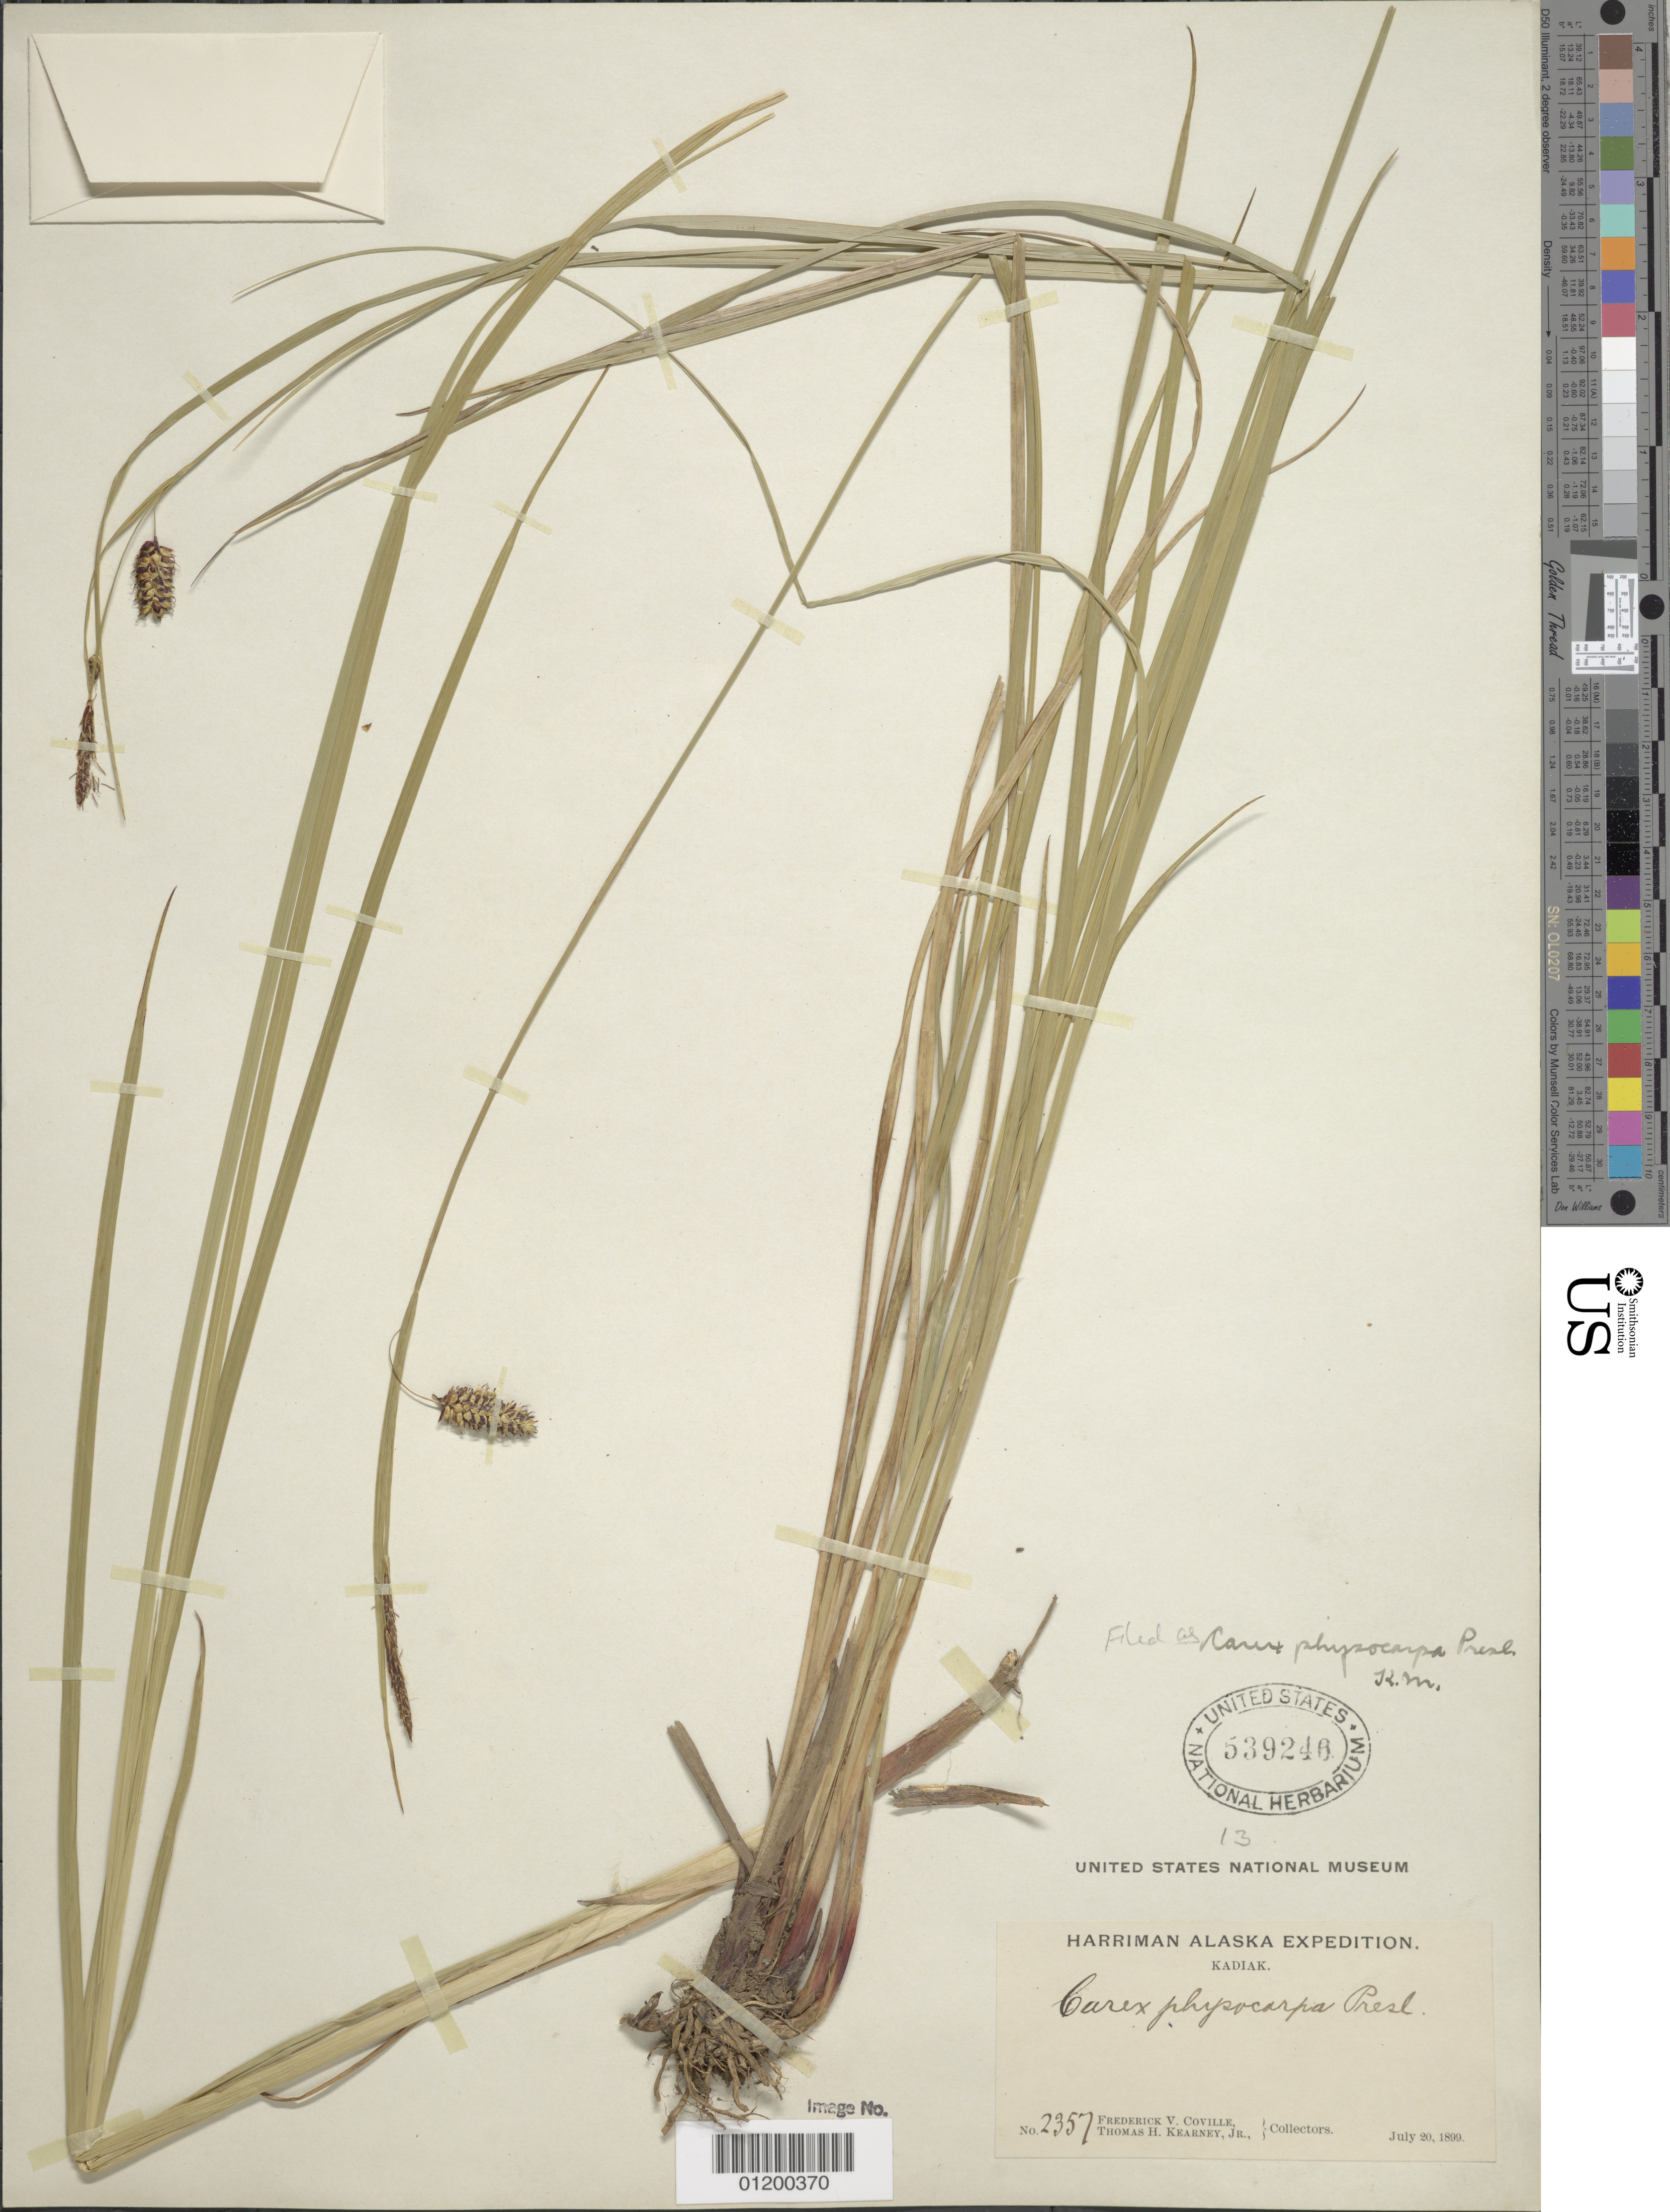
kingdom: Plantae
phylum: Tracheophyta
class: Liliopsida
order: Poales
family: Cyperaceae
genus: Carex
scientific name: Carex saxatilis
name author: L.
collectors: F. V. Coville & T. H. Kearney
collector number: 2357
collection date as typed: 20 Jul 1899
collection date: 1899-07-20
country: United States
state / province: Alaska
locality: Kadiak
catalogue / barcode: US 539246